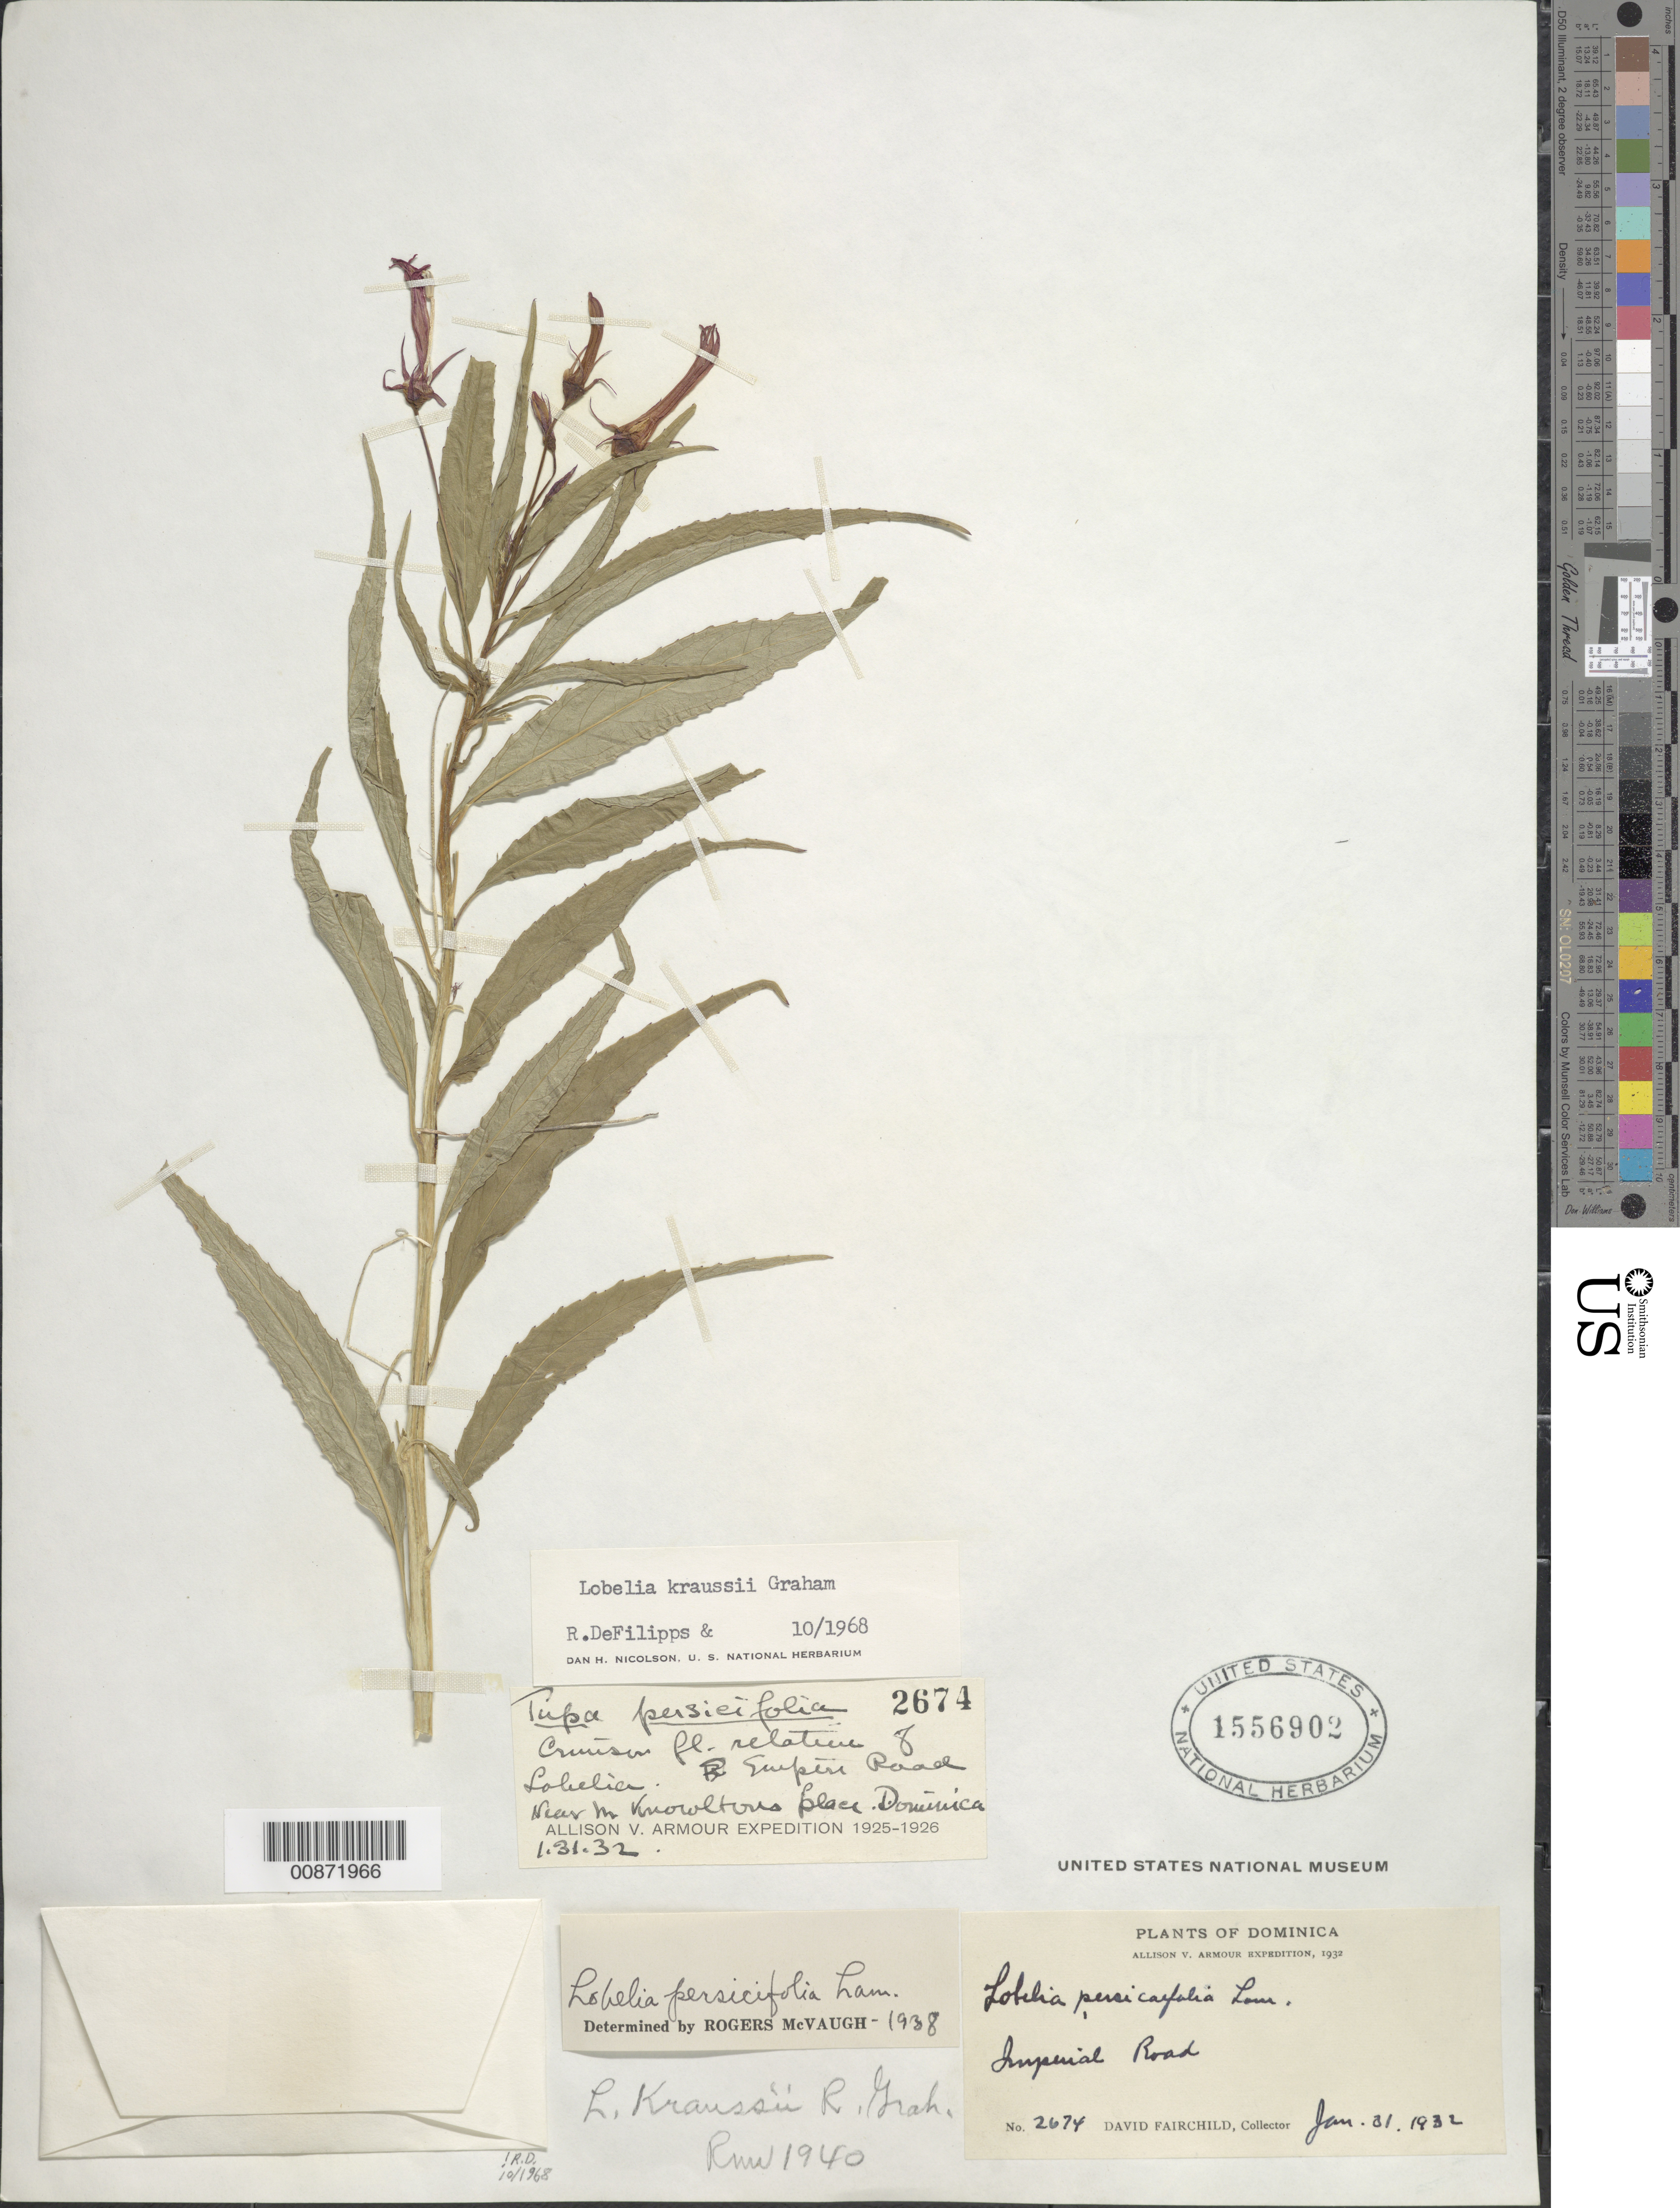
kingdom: Plantae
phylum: Tracheophyta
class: Magnoliopsida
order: Asterales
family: Campanulaceae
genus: Lobelia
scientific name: Lobelia kraussii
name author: Graham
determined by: Nicolson, D. H.; DeFilipps, R. A.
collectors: D. Fairchild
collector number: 2674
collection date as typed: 31 Jan 1932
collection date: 1932-01-31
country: Dominica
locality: Imperial Road. Near M Knowltous (sp?) Place.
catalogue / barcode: US 1556902